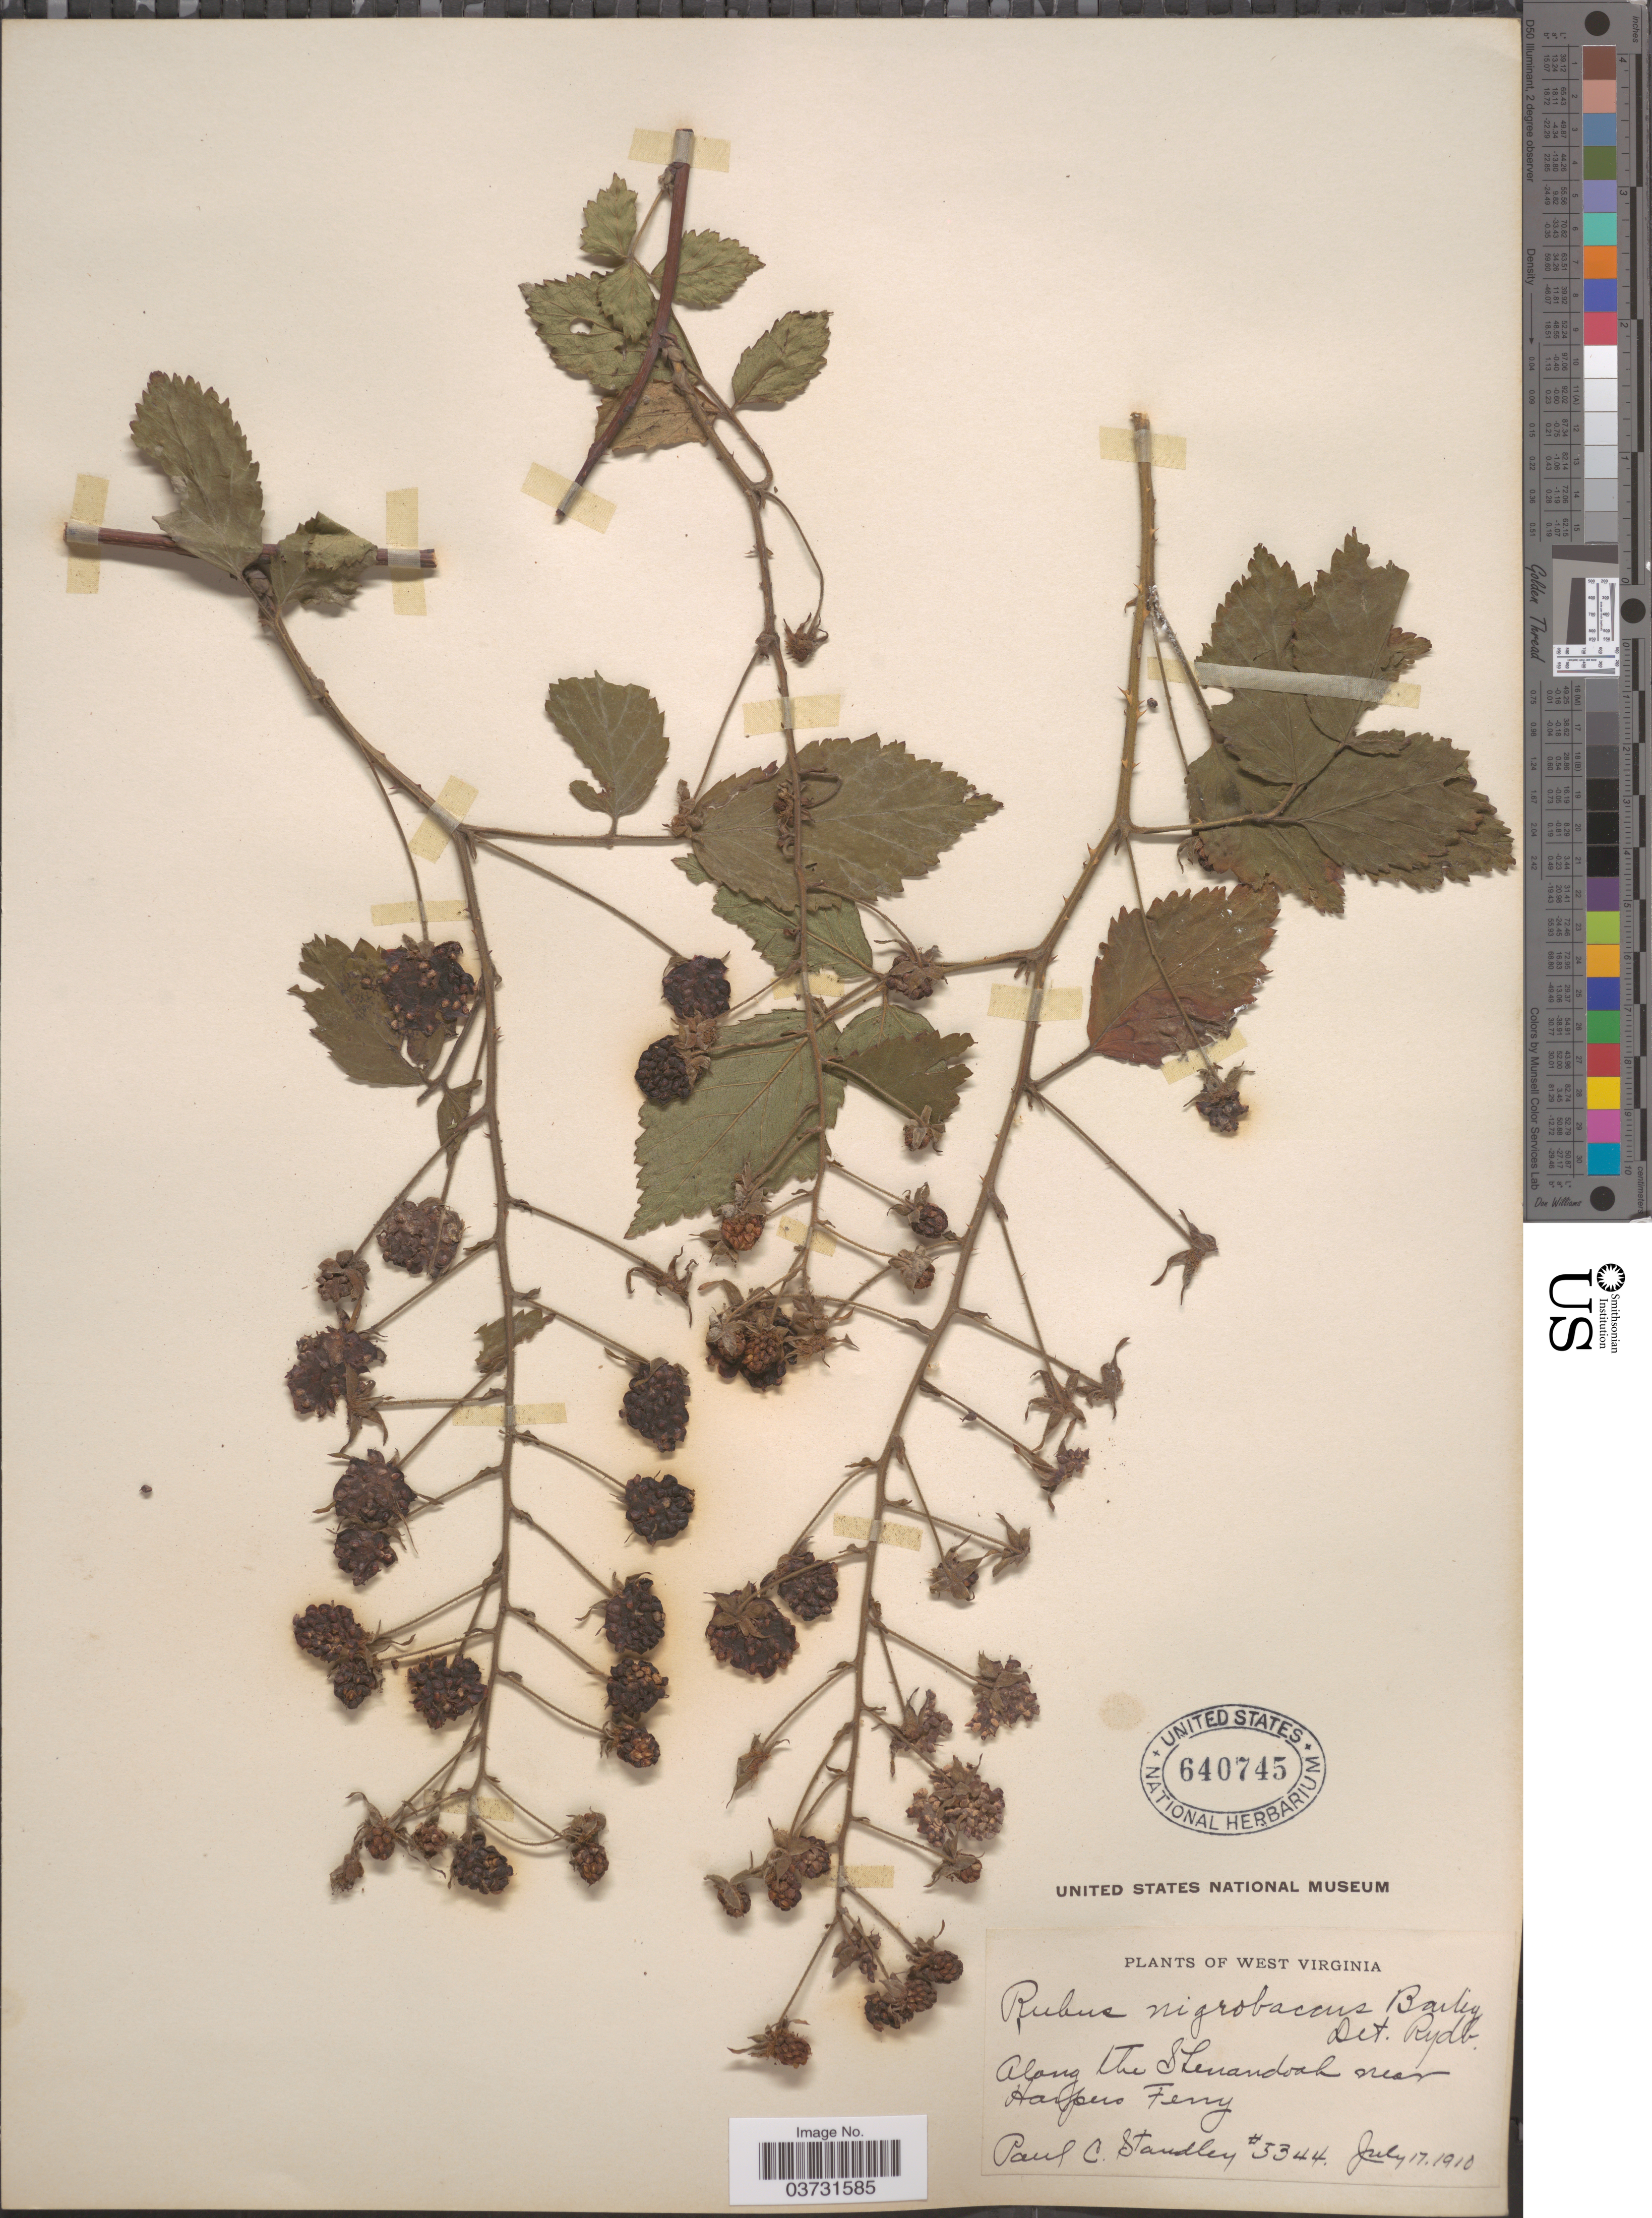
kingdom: Plantae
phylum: Tracheophyta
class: Magnoliopsida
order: Rosales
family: Rosaceae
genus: Rubus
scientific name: Rubus nigrobaccus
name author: L.H. Bailey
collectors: P. C. Standley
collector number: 5344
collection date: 1910-07-17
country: United States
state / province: West Virginia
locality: Along the Shenandoah near Harpers Ferry.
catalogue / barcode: US 640745